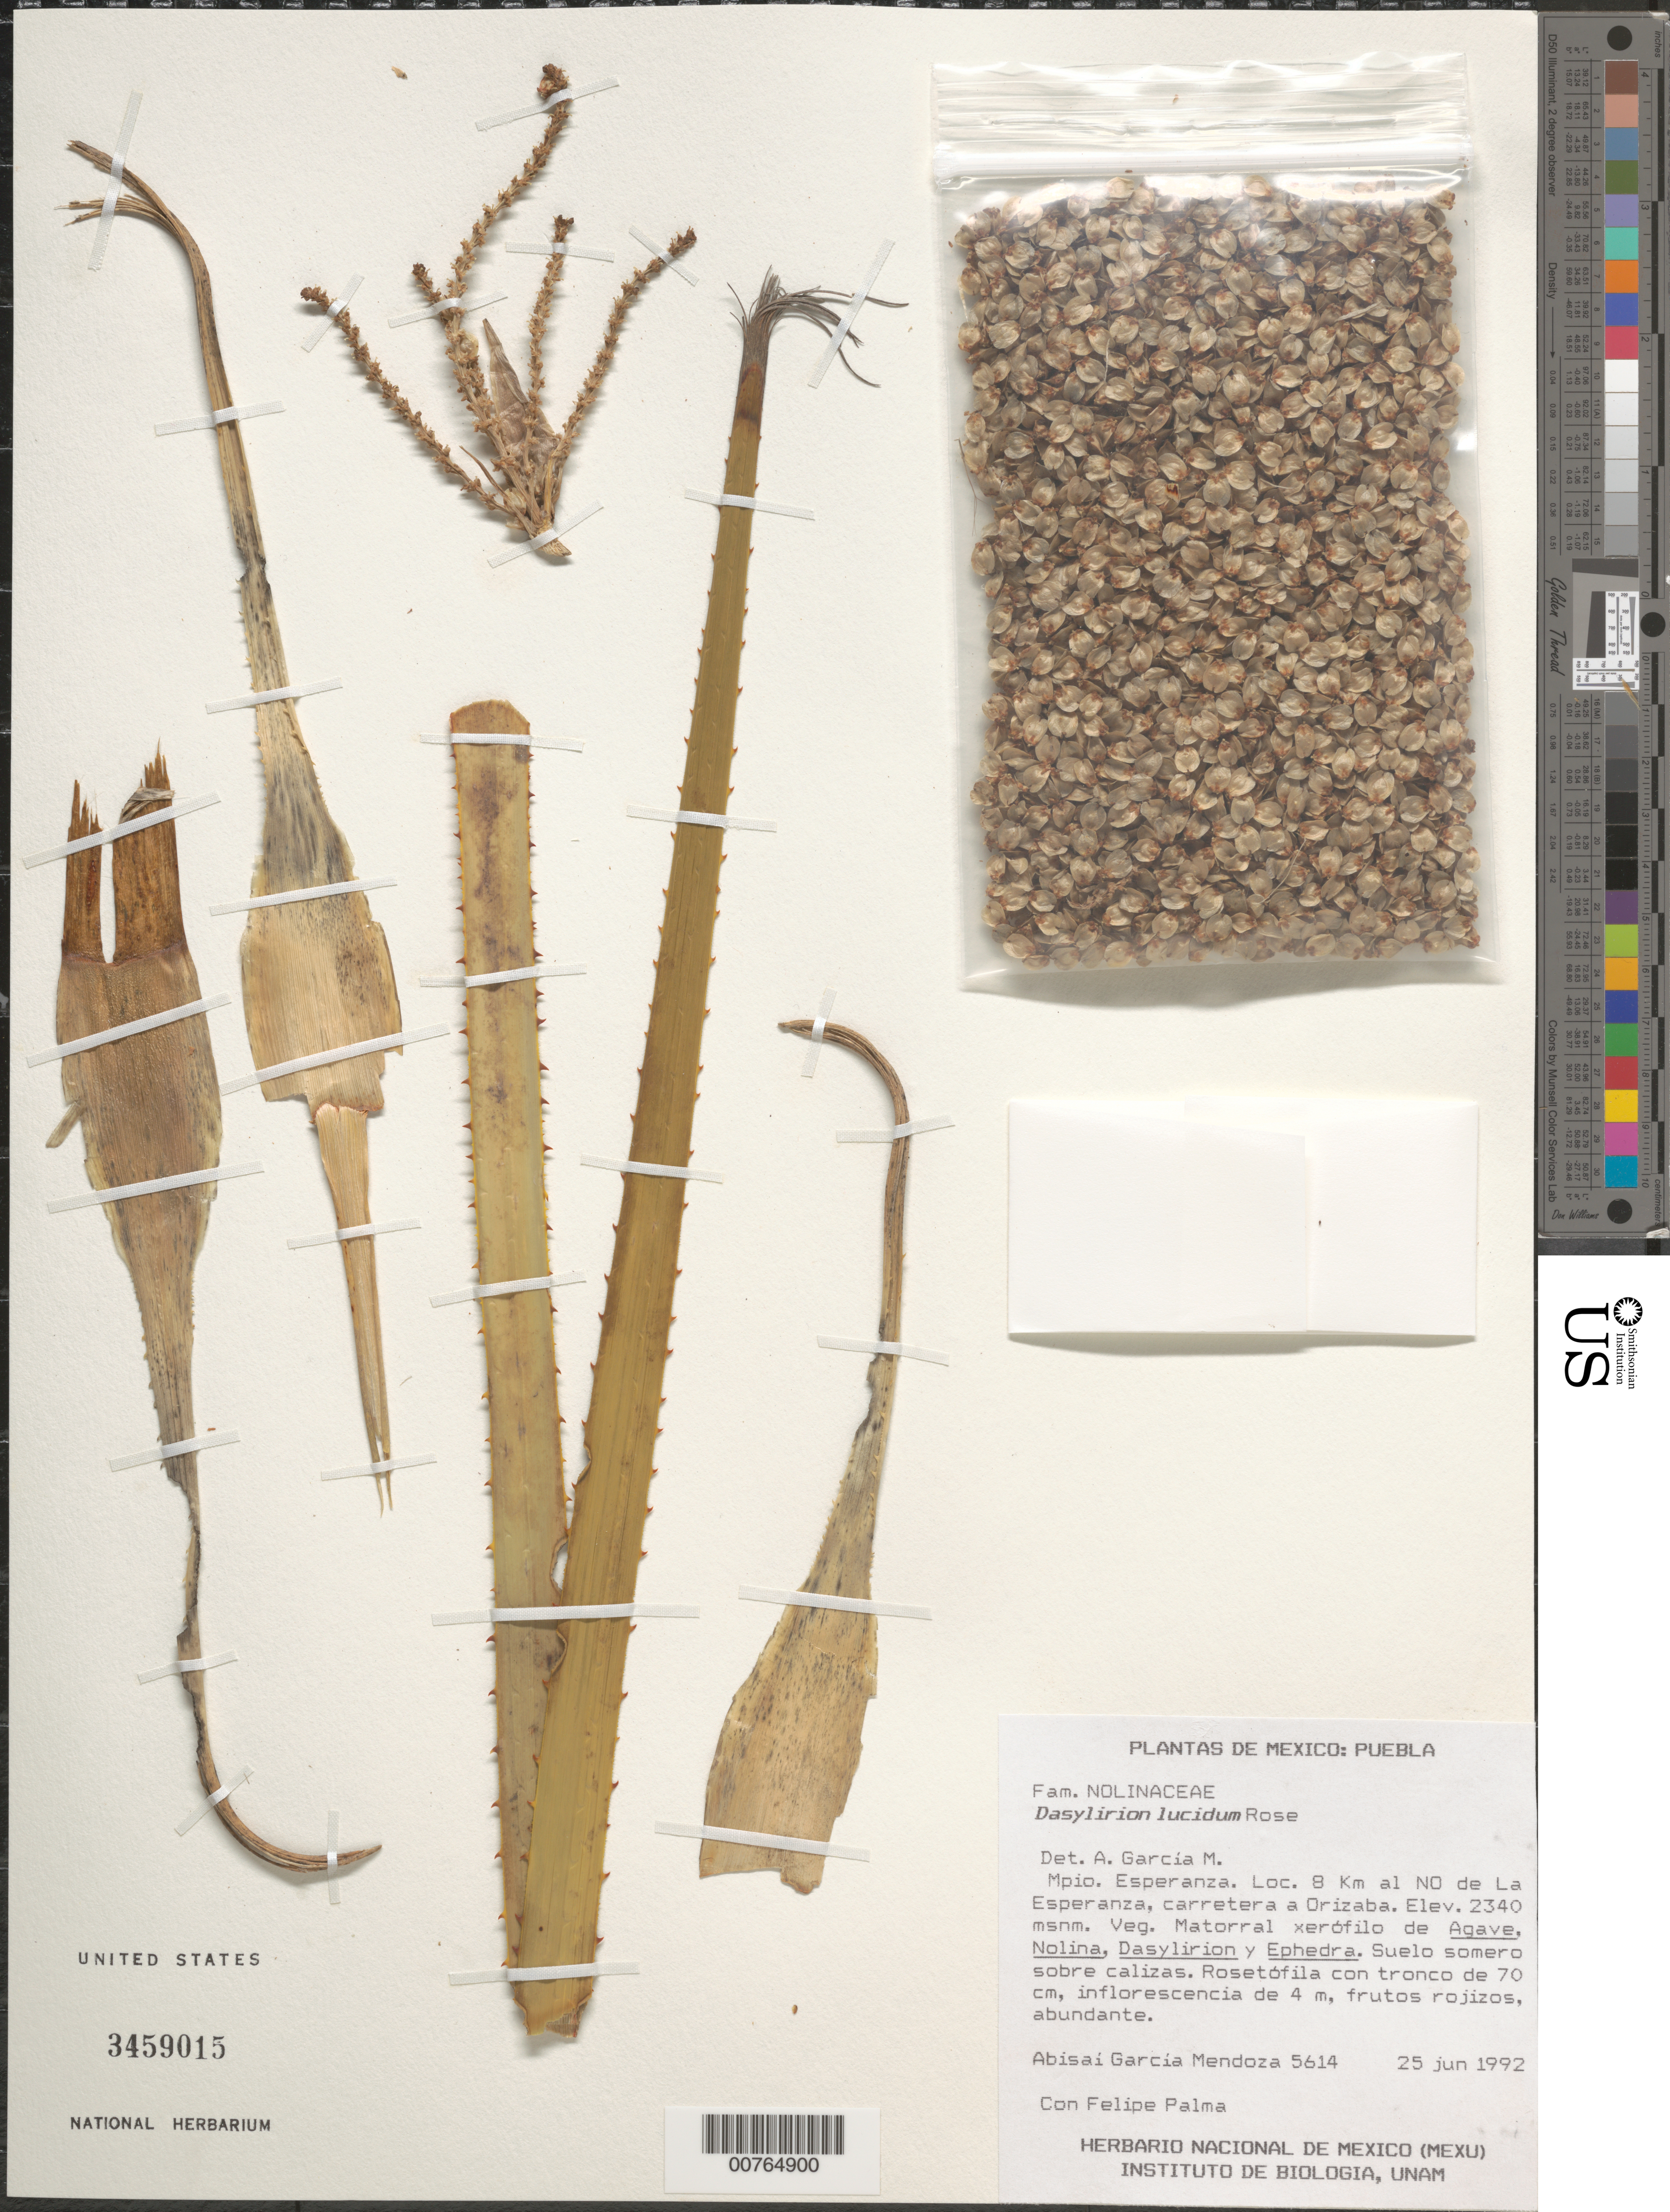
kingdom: Plantae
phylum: Tracheophyta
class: Liliopsida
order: Asparagales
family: Asparagaceae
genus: Dasylirion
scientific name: Dasylirion lucidum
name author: Rose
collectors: A. García-Mendoza & C. Palma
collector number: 5614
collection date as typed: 25 Jun 1992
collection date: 1992-06-25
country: Mexico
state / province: Puebla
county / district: Esperanza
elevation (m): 2340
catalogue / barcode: US 3459015